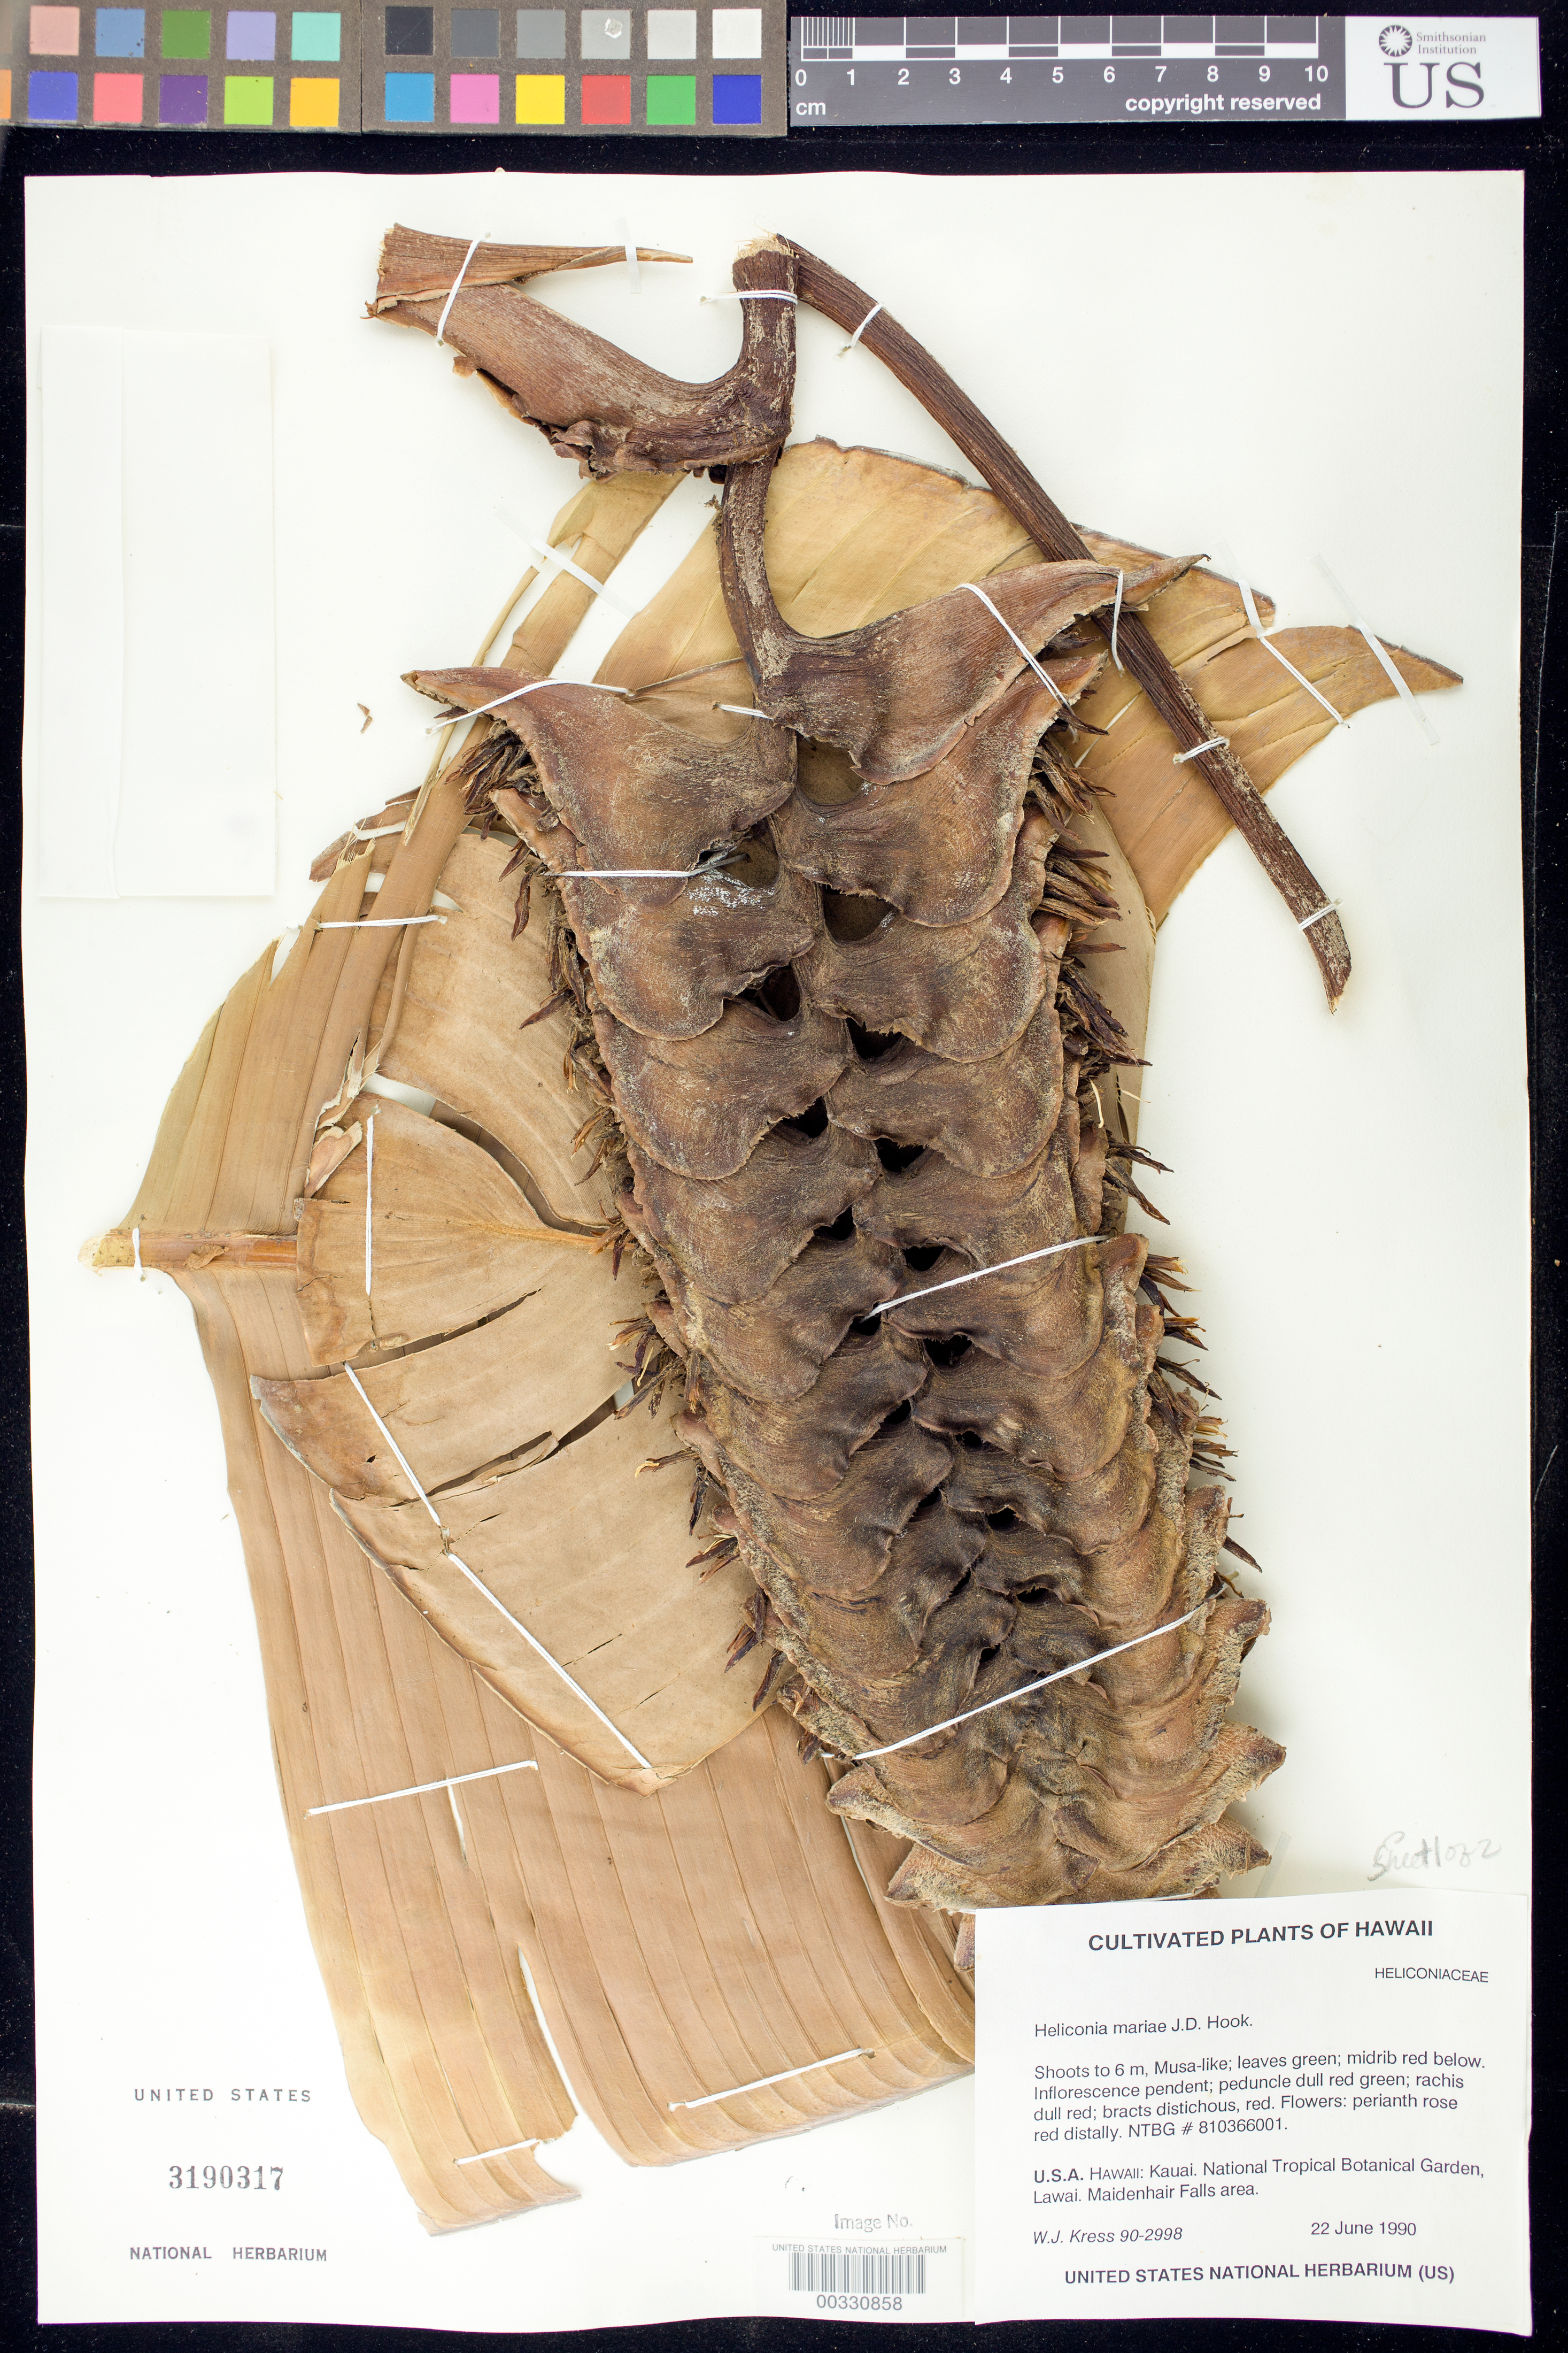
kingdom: Plantae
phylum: Tracheophyta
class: Liliopsida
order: Zingiberales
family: Heliconiaceae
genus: Heliconia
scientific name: Heliconia mariae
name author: Hook. f.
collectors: W. J. Kress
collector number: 90-2998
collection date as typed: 22 Jun 1990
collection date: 1990-06-22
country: United States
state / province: Florida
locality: Southern Florida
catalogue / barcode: US 3190317